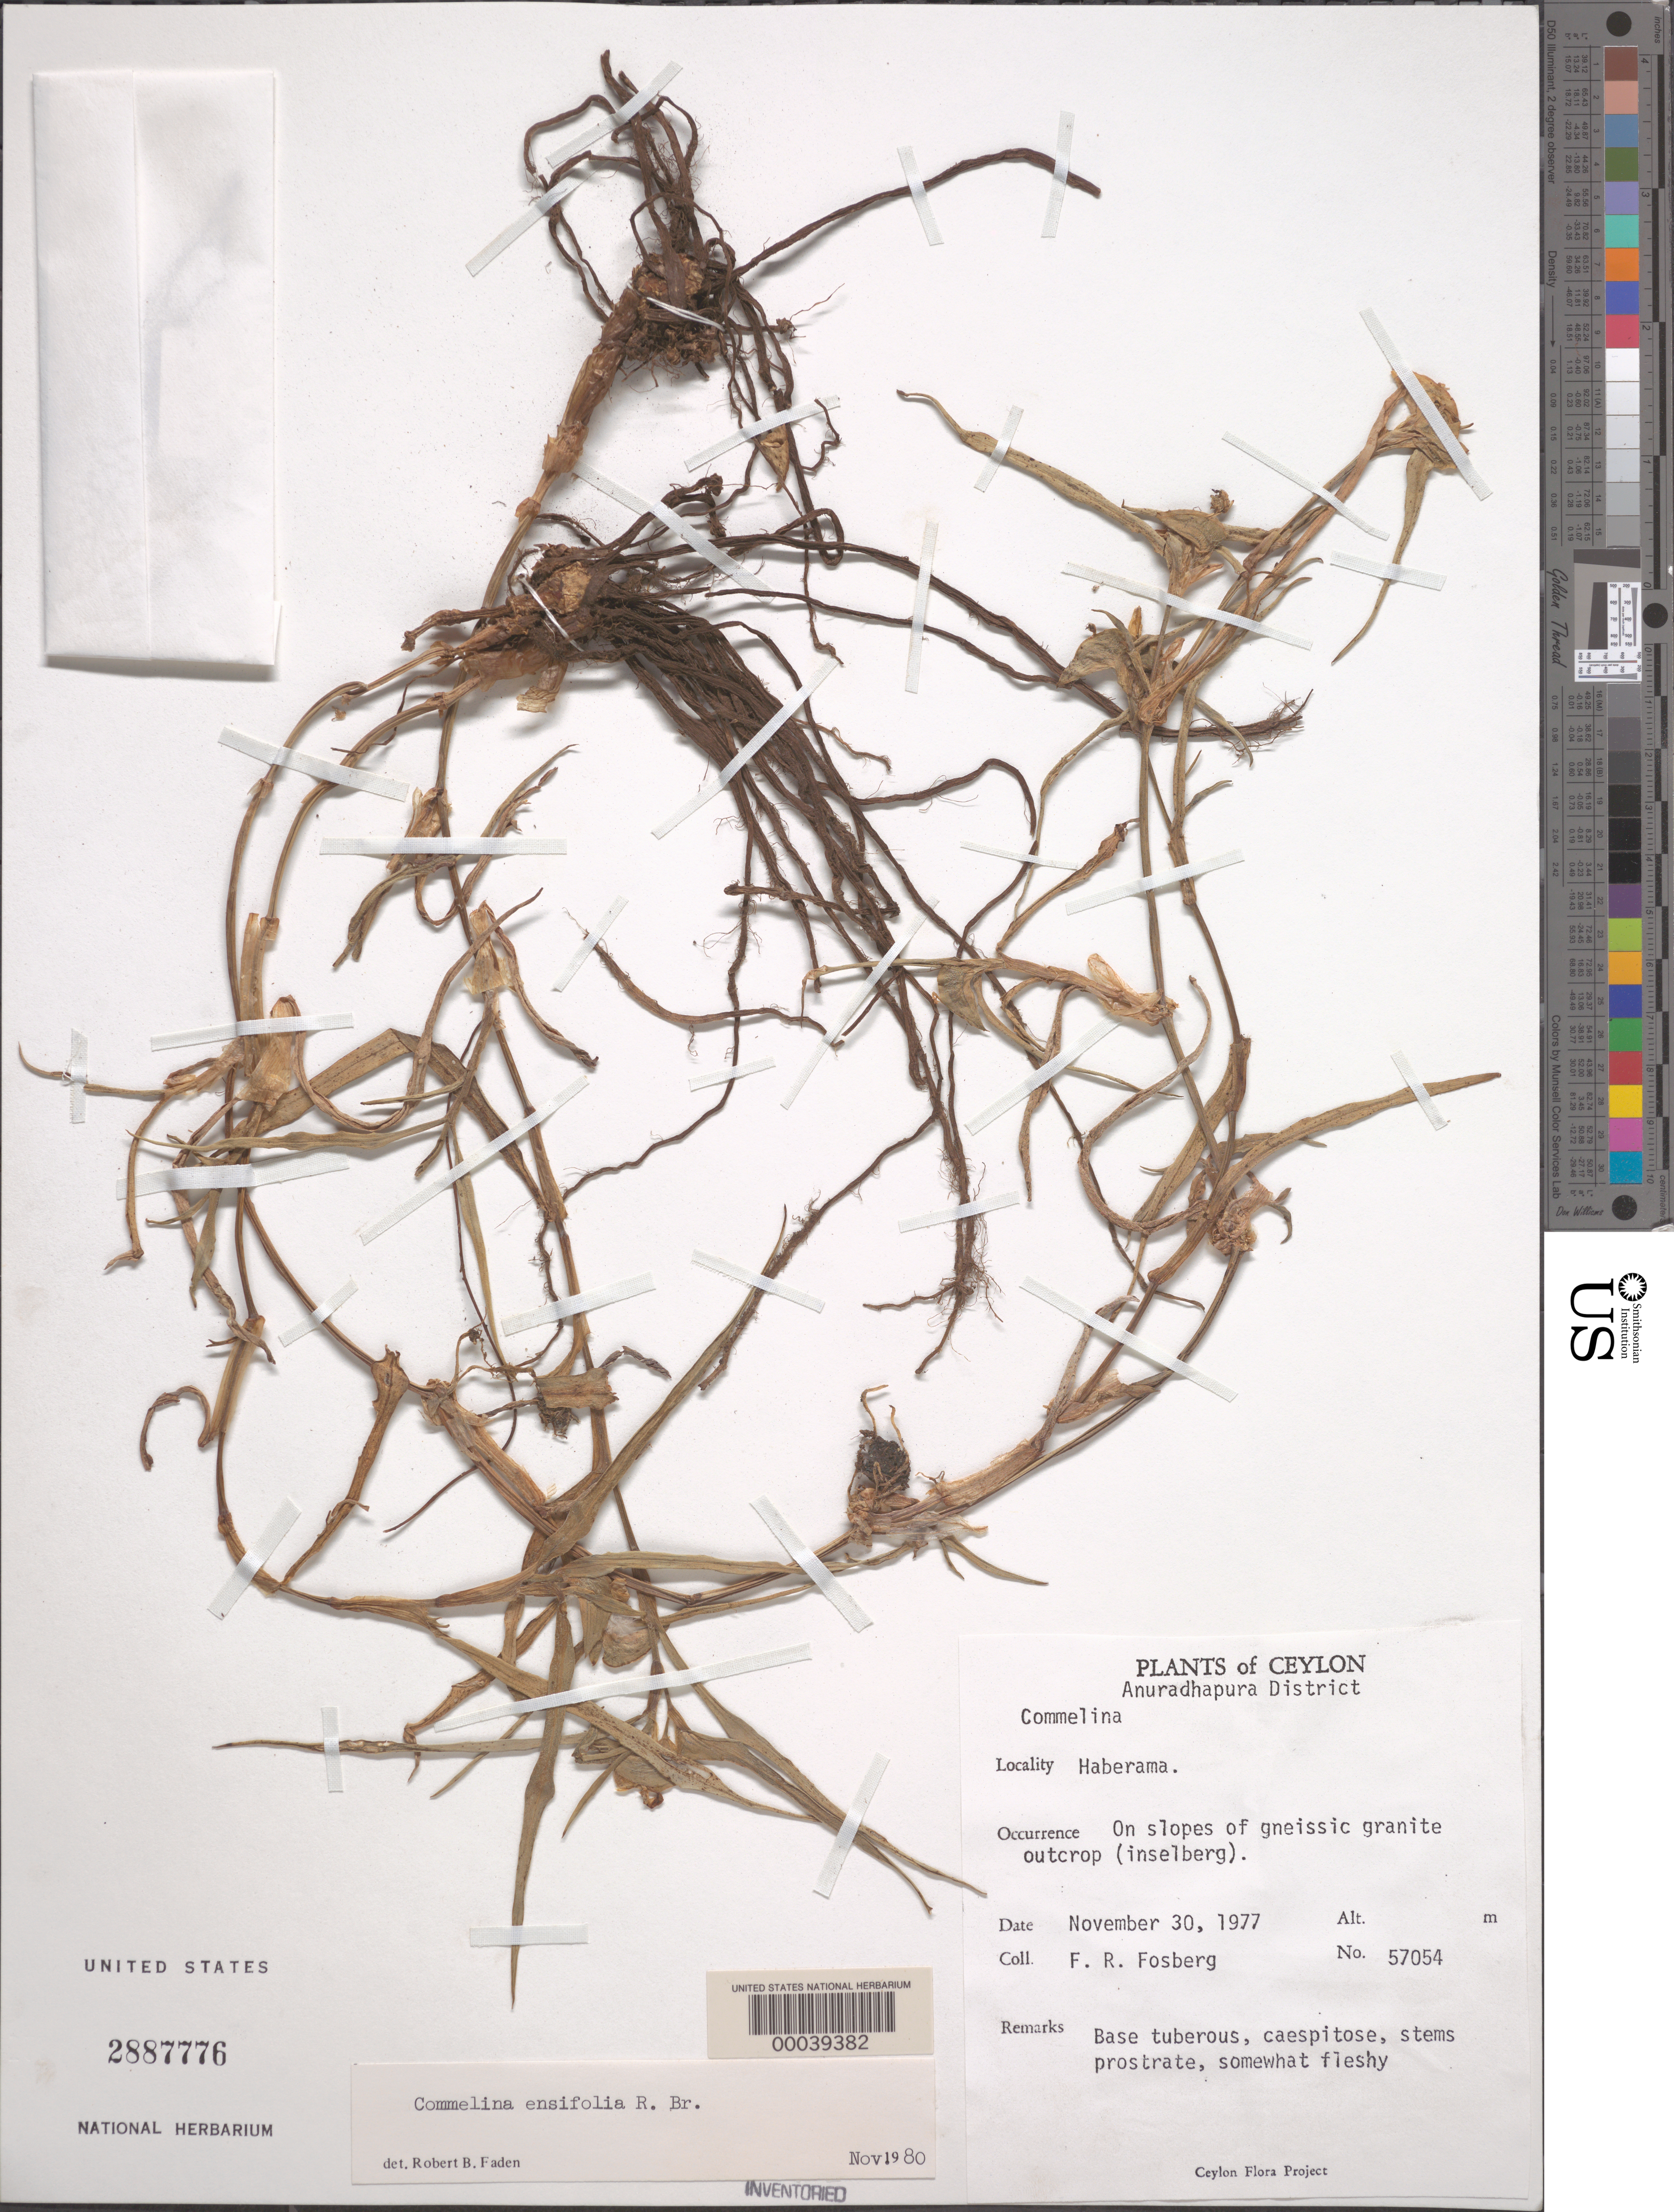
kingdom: Plantae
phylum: Tracheophyta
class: Liliopsida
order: Commelinales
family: Commelinaceae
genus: Commelina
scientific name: Commelina ensifolia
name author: R. Br.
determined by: Faden, Robert B., (US), Smithsonian Institution - National Museum of Natural History (UNITED STATES)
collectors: F. R. Fosberg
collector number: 57054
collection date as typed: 30 Nov 1977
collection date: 1977-11-30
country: Sri Lanka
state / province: North Central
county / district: Anuradhapura Dist.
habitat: Slopes of gneissic granite outcrop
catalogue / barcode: US 2887776